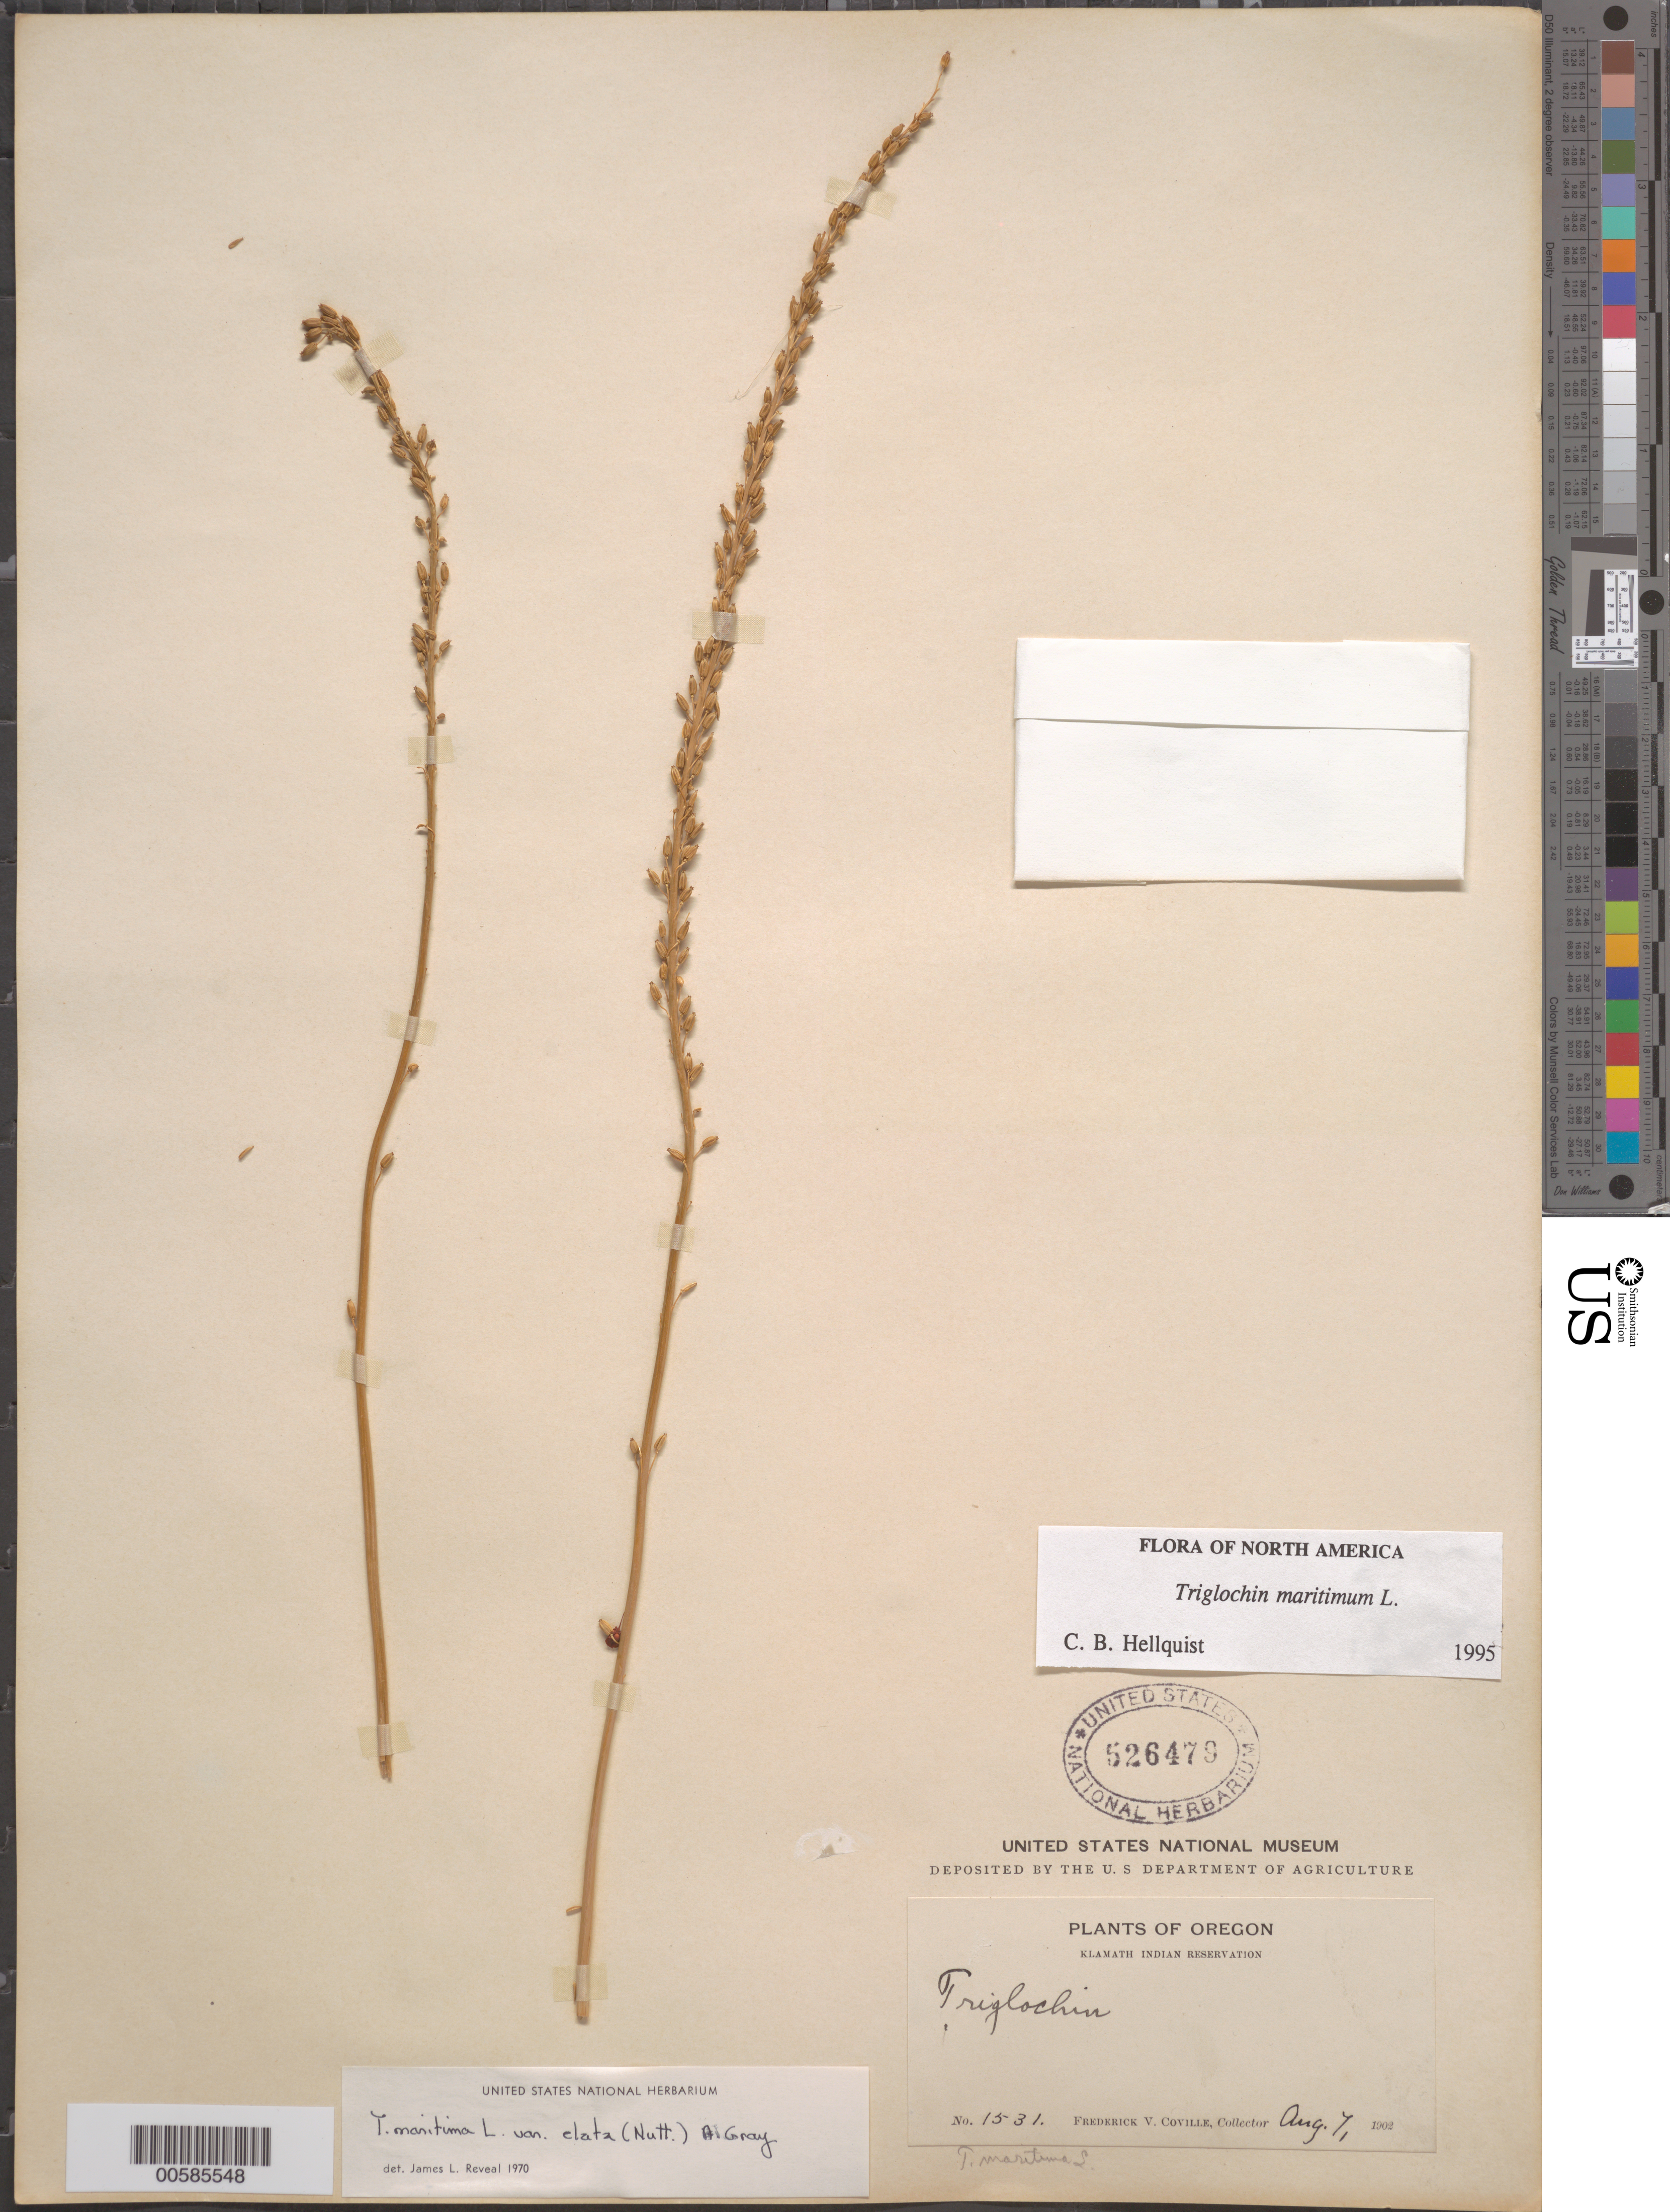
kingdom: Plantae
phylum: Tracheophyta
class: Liliopsida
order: Alismatales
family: Juncaginaceae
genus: Triglochin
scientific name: Triglochin maritima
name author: L.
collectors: F. V. Coville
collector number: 1531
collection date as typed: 07 Aug 1902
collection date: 1902-08-07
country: United States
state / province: Oregon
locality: Klamath Indian Reservation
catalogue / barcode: US 526479